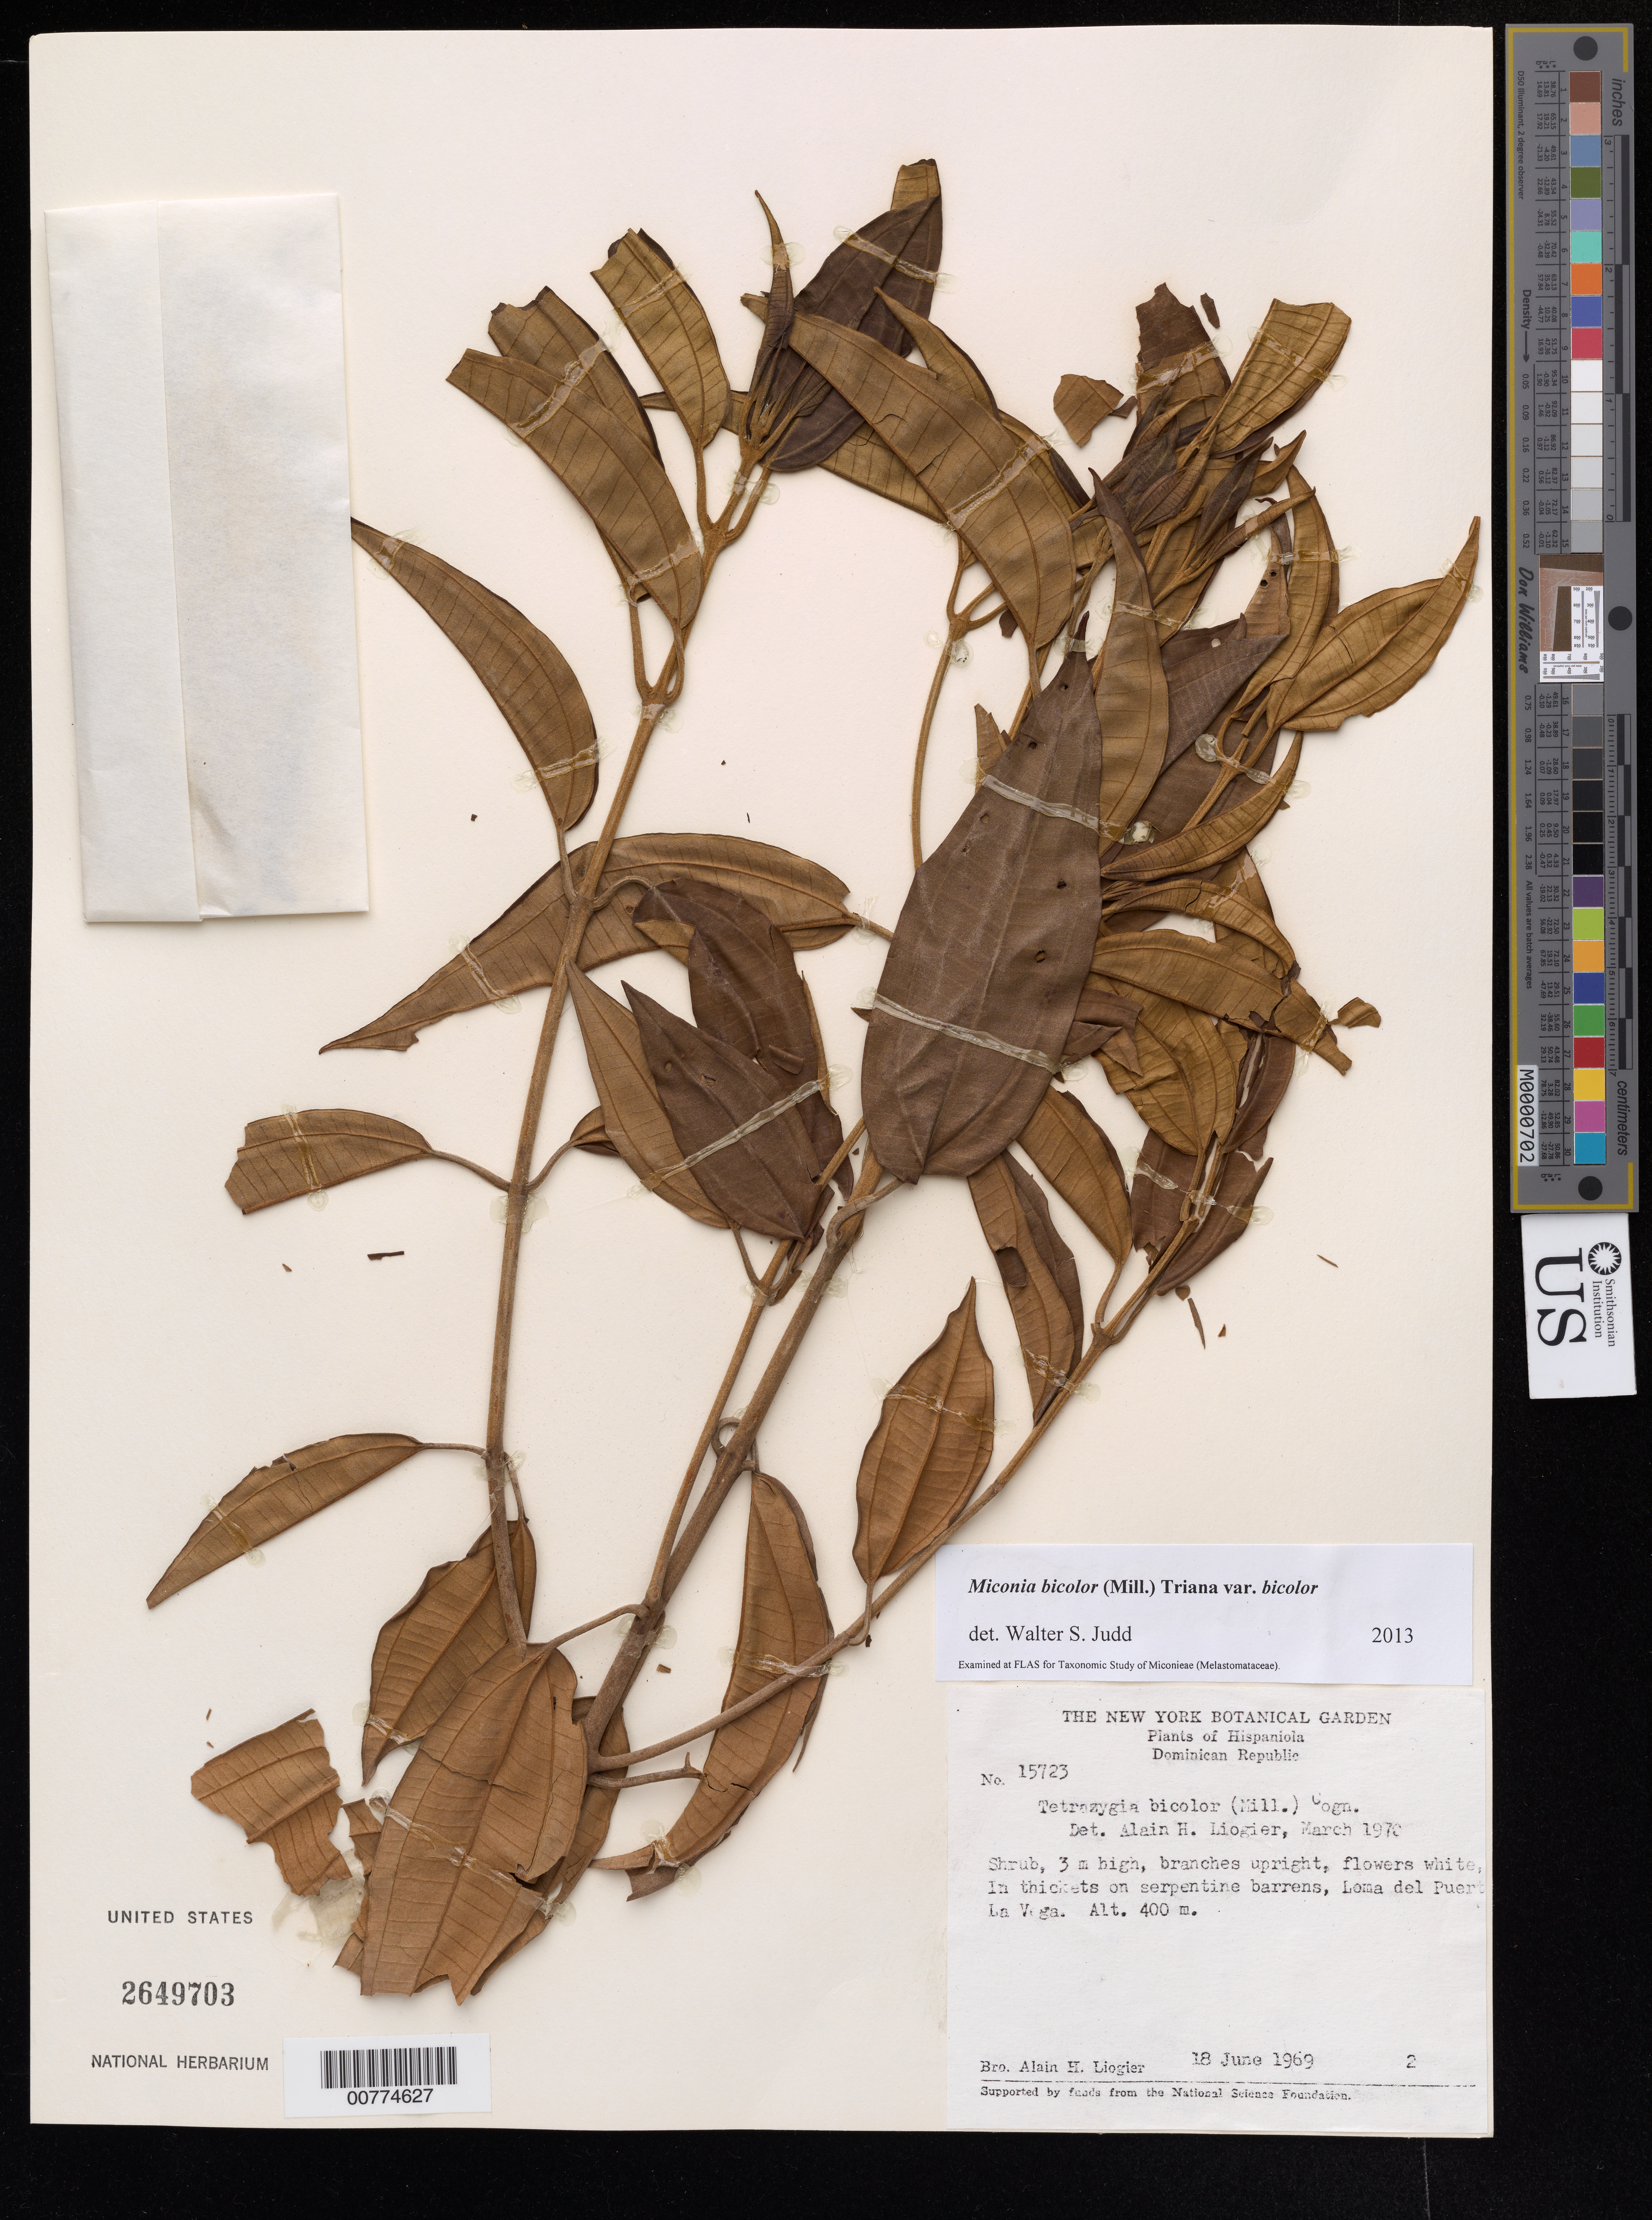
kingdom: Plantae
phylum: Tracheophyta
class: Magnoliopsida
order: Myrtales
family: Melastomataceae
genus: Miconia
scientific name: Miconia bicolor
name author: (Mill.) Triana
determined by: Judd, Walter S.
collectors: A. H. Liogier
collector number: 15723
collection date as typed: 18 Jun 1969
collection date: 1969-06-18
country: Dominican Republic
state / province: La Vega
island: Hispaniola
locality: Loma del Puerto.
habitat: In thickets on serpentine barrens.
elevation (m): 400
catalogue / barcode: US 2649703